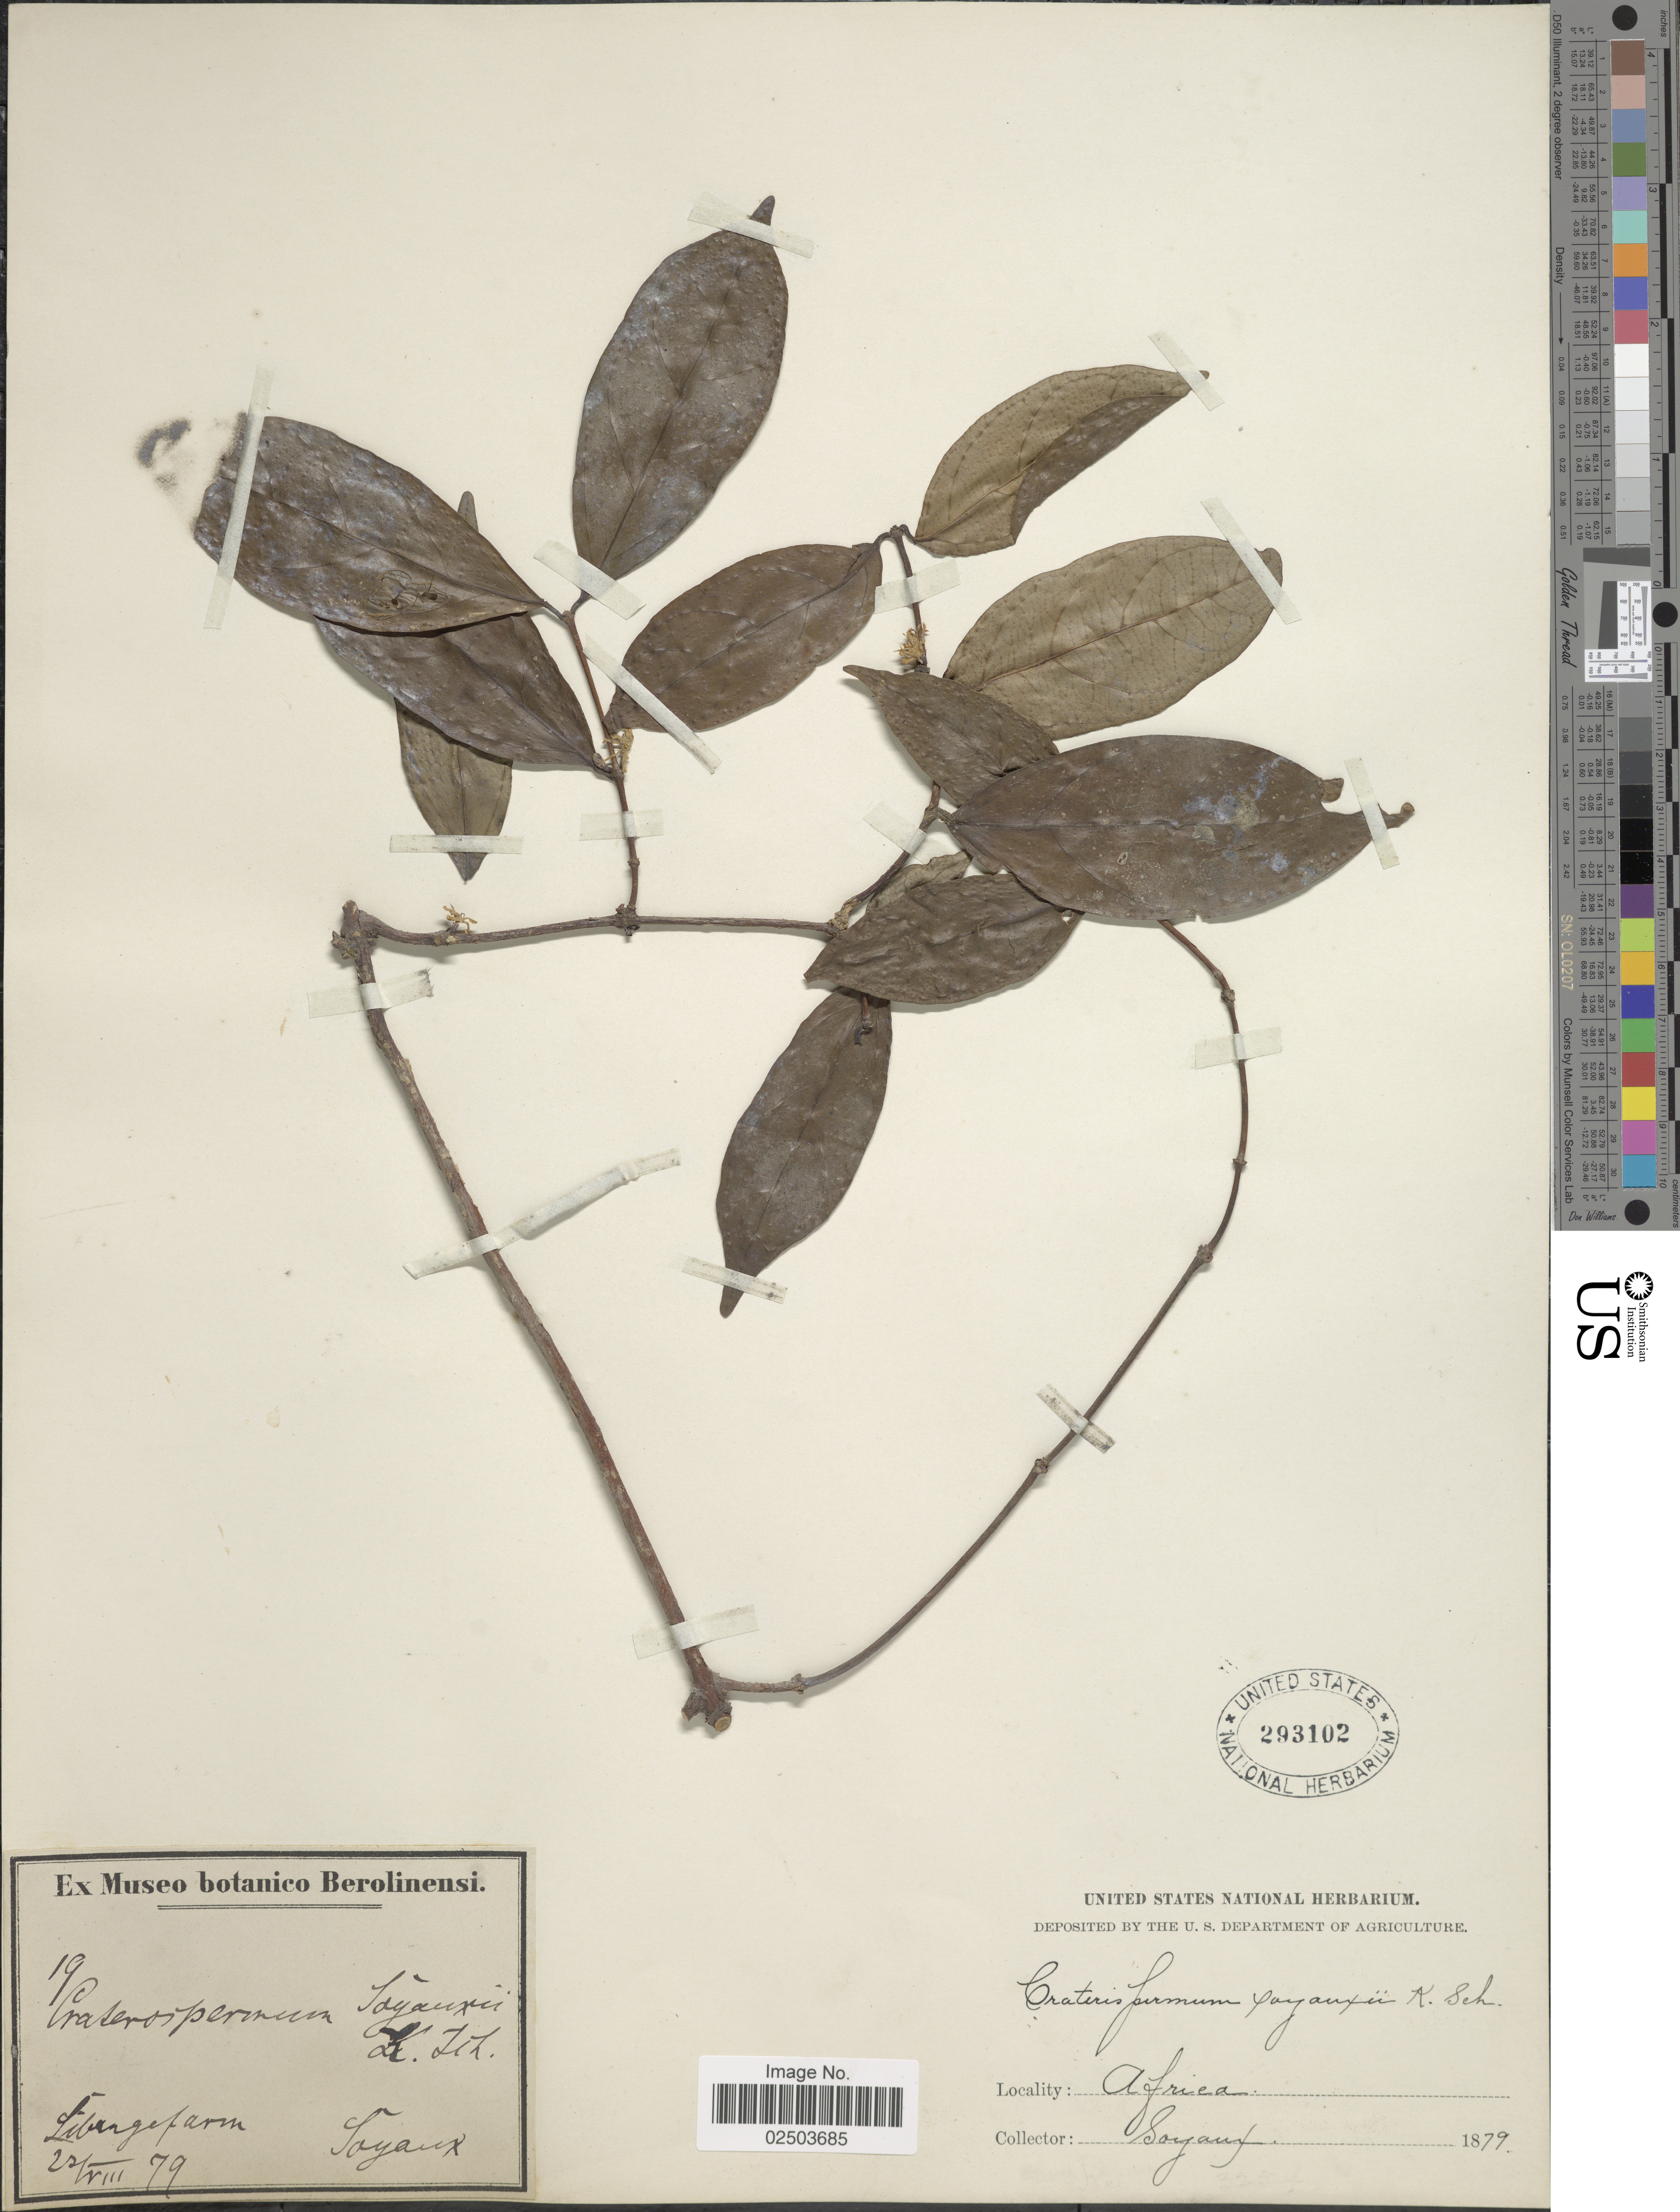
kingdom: Plantae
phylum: Tracheophyta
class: Magnoliopsida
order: Gentianales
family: Rubiaceae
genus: Craterispermum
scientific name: Craterispermum soyauxii K. Schum. sp. nov. ined.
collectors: -. Soyaux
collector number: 19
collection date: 1879-08-22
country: Gabon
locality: Sibangefarm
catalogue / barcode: US 293102